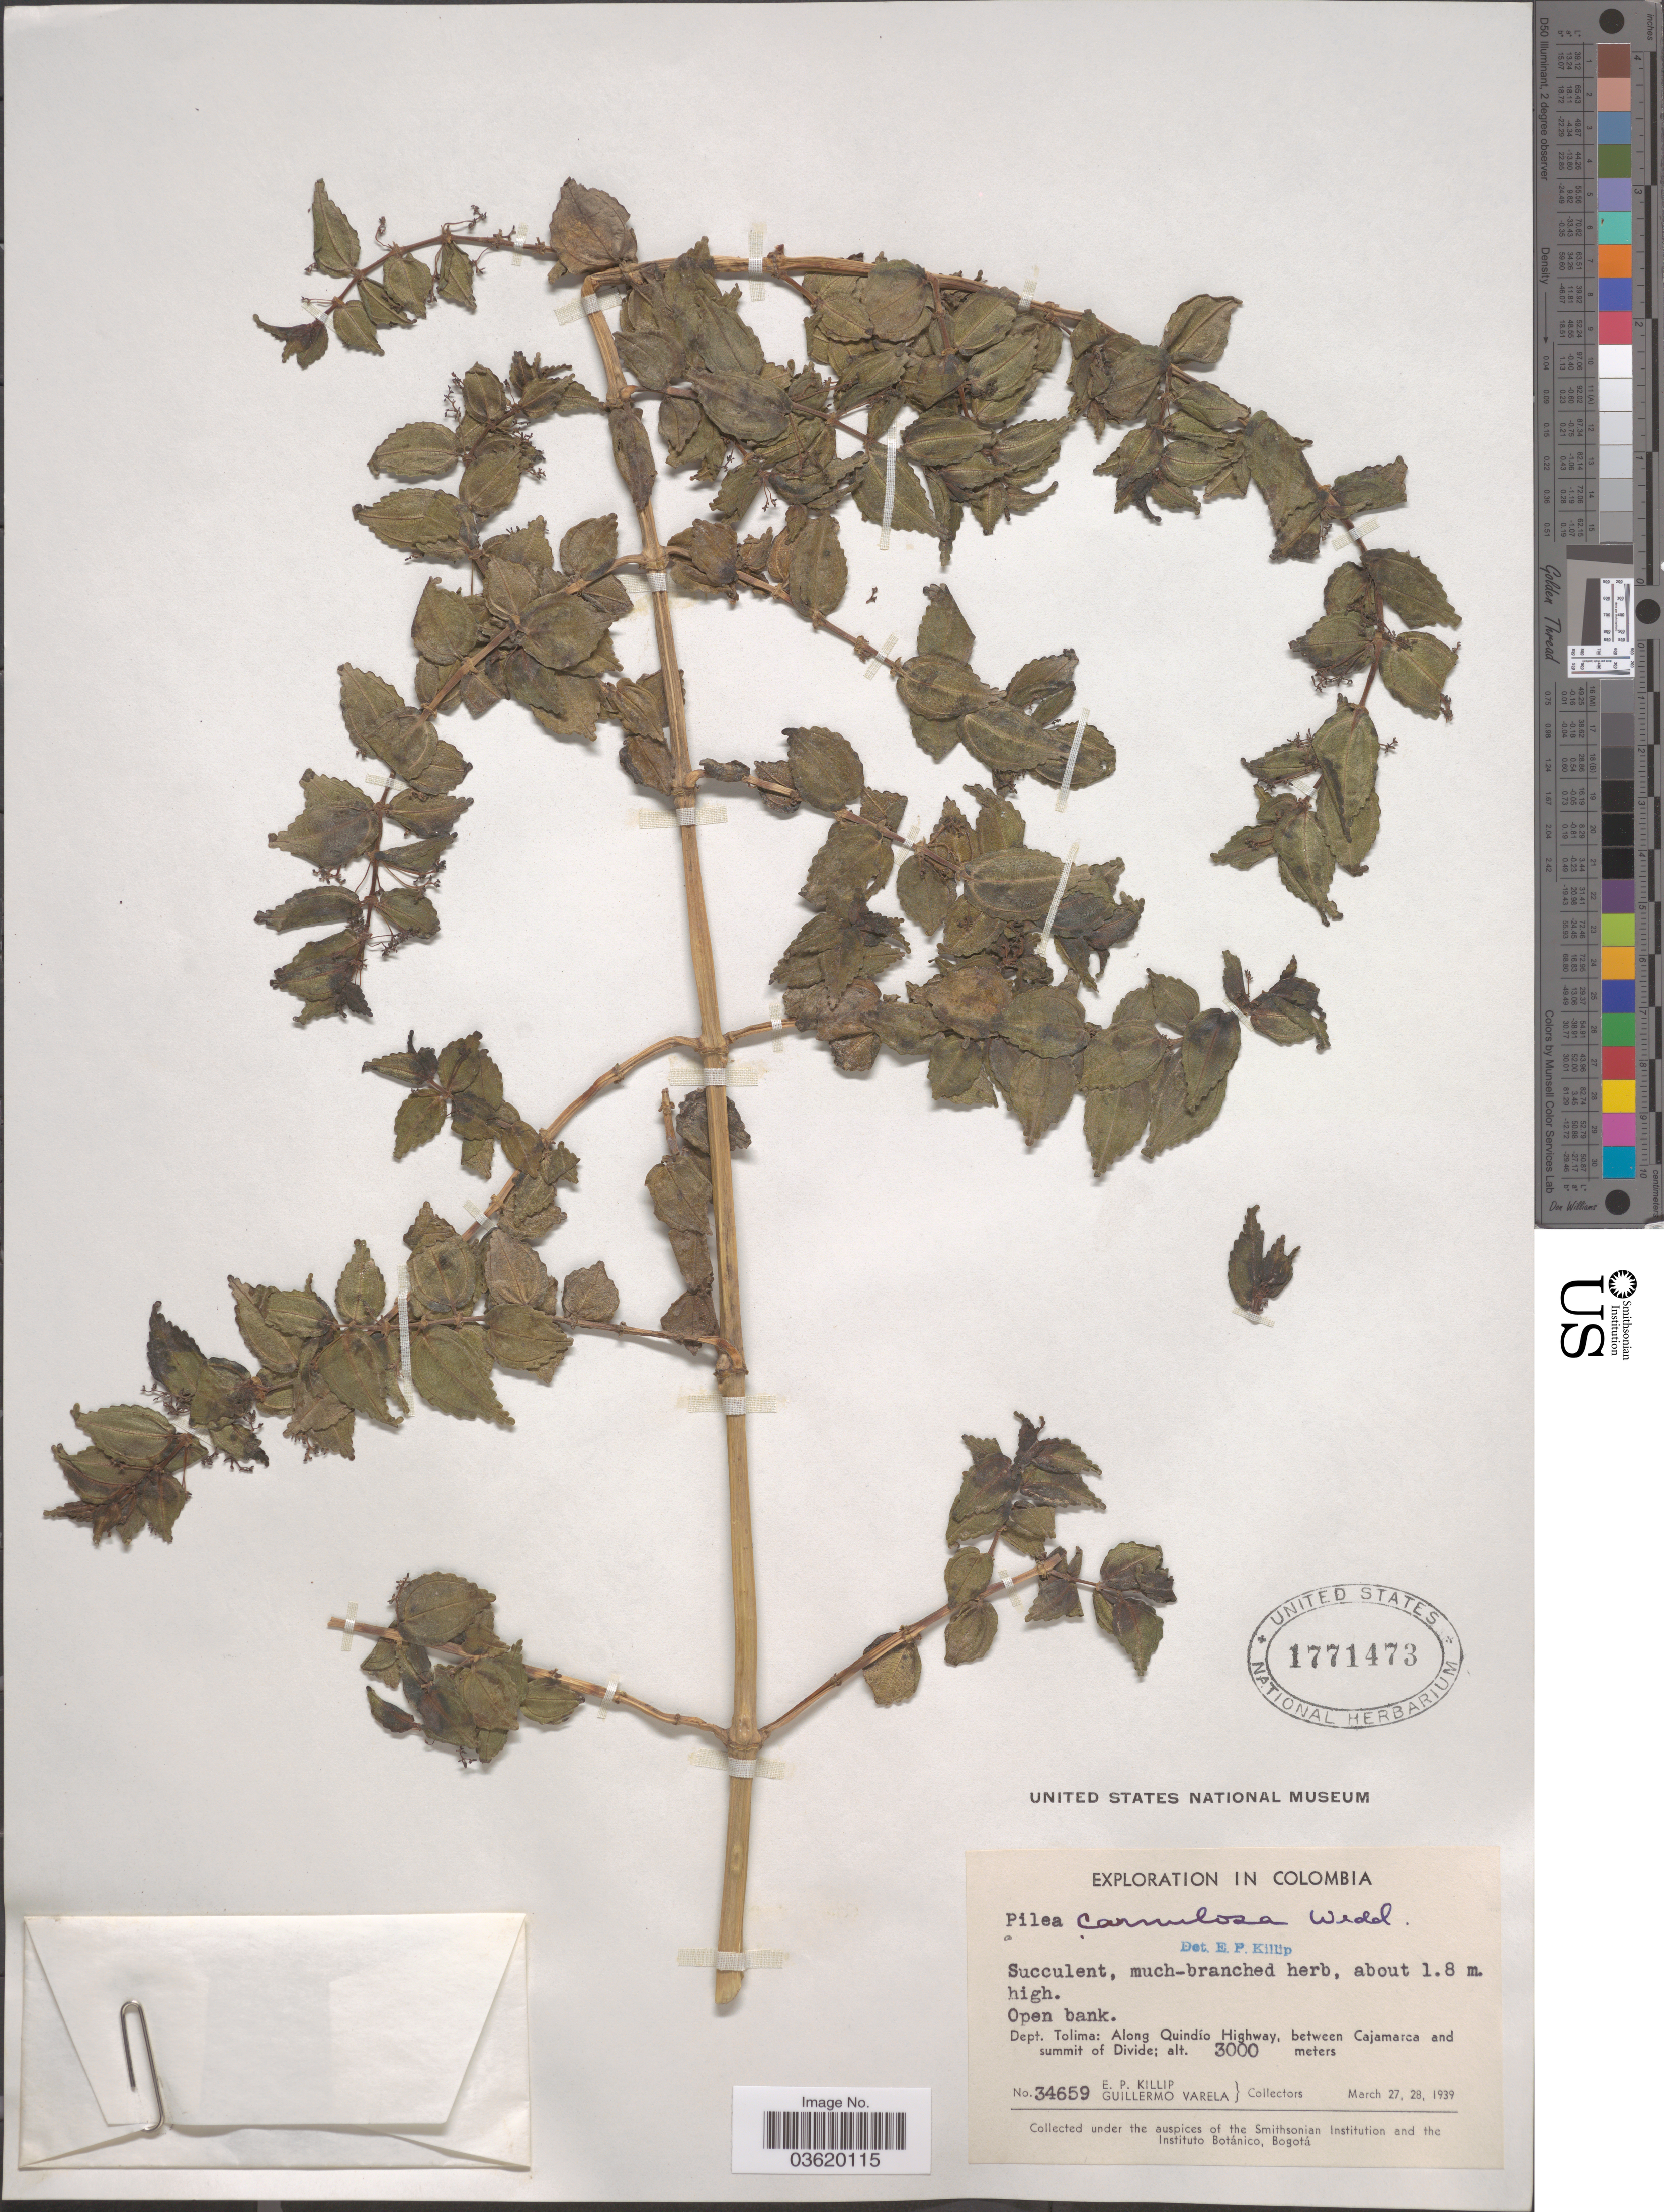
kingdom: Plantae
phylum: Tracheophyta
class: Magnoliopsida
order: Rosales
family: Urticaceae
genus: Pilea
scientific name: Pilea carnosula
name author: Wedd.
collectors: E. P. Killip & G. Varela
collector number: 34659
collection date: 1939-03-27/1939-03-28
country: Colombia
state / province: Tolima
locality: Dept. Tolima: Along Quindío Highway, between Cajamarca and summit of Divide.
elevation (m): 3000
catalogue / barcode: US 1771473